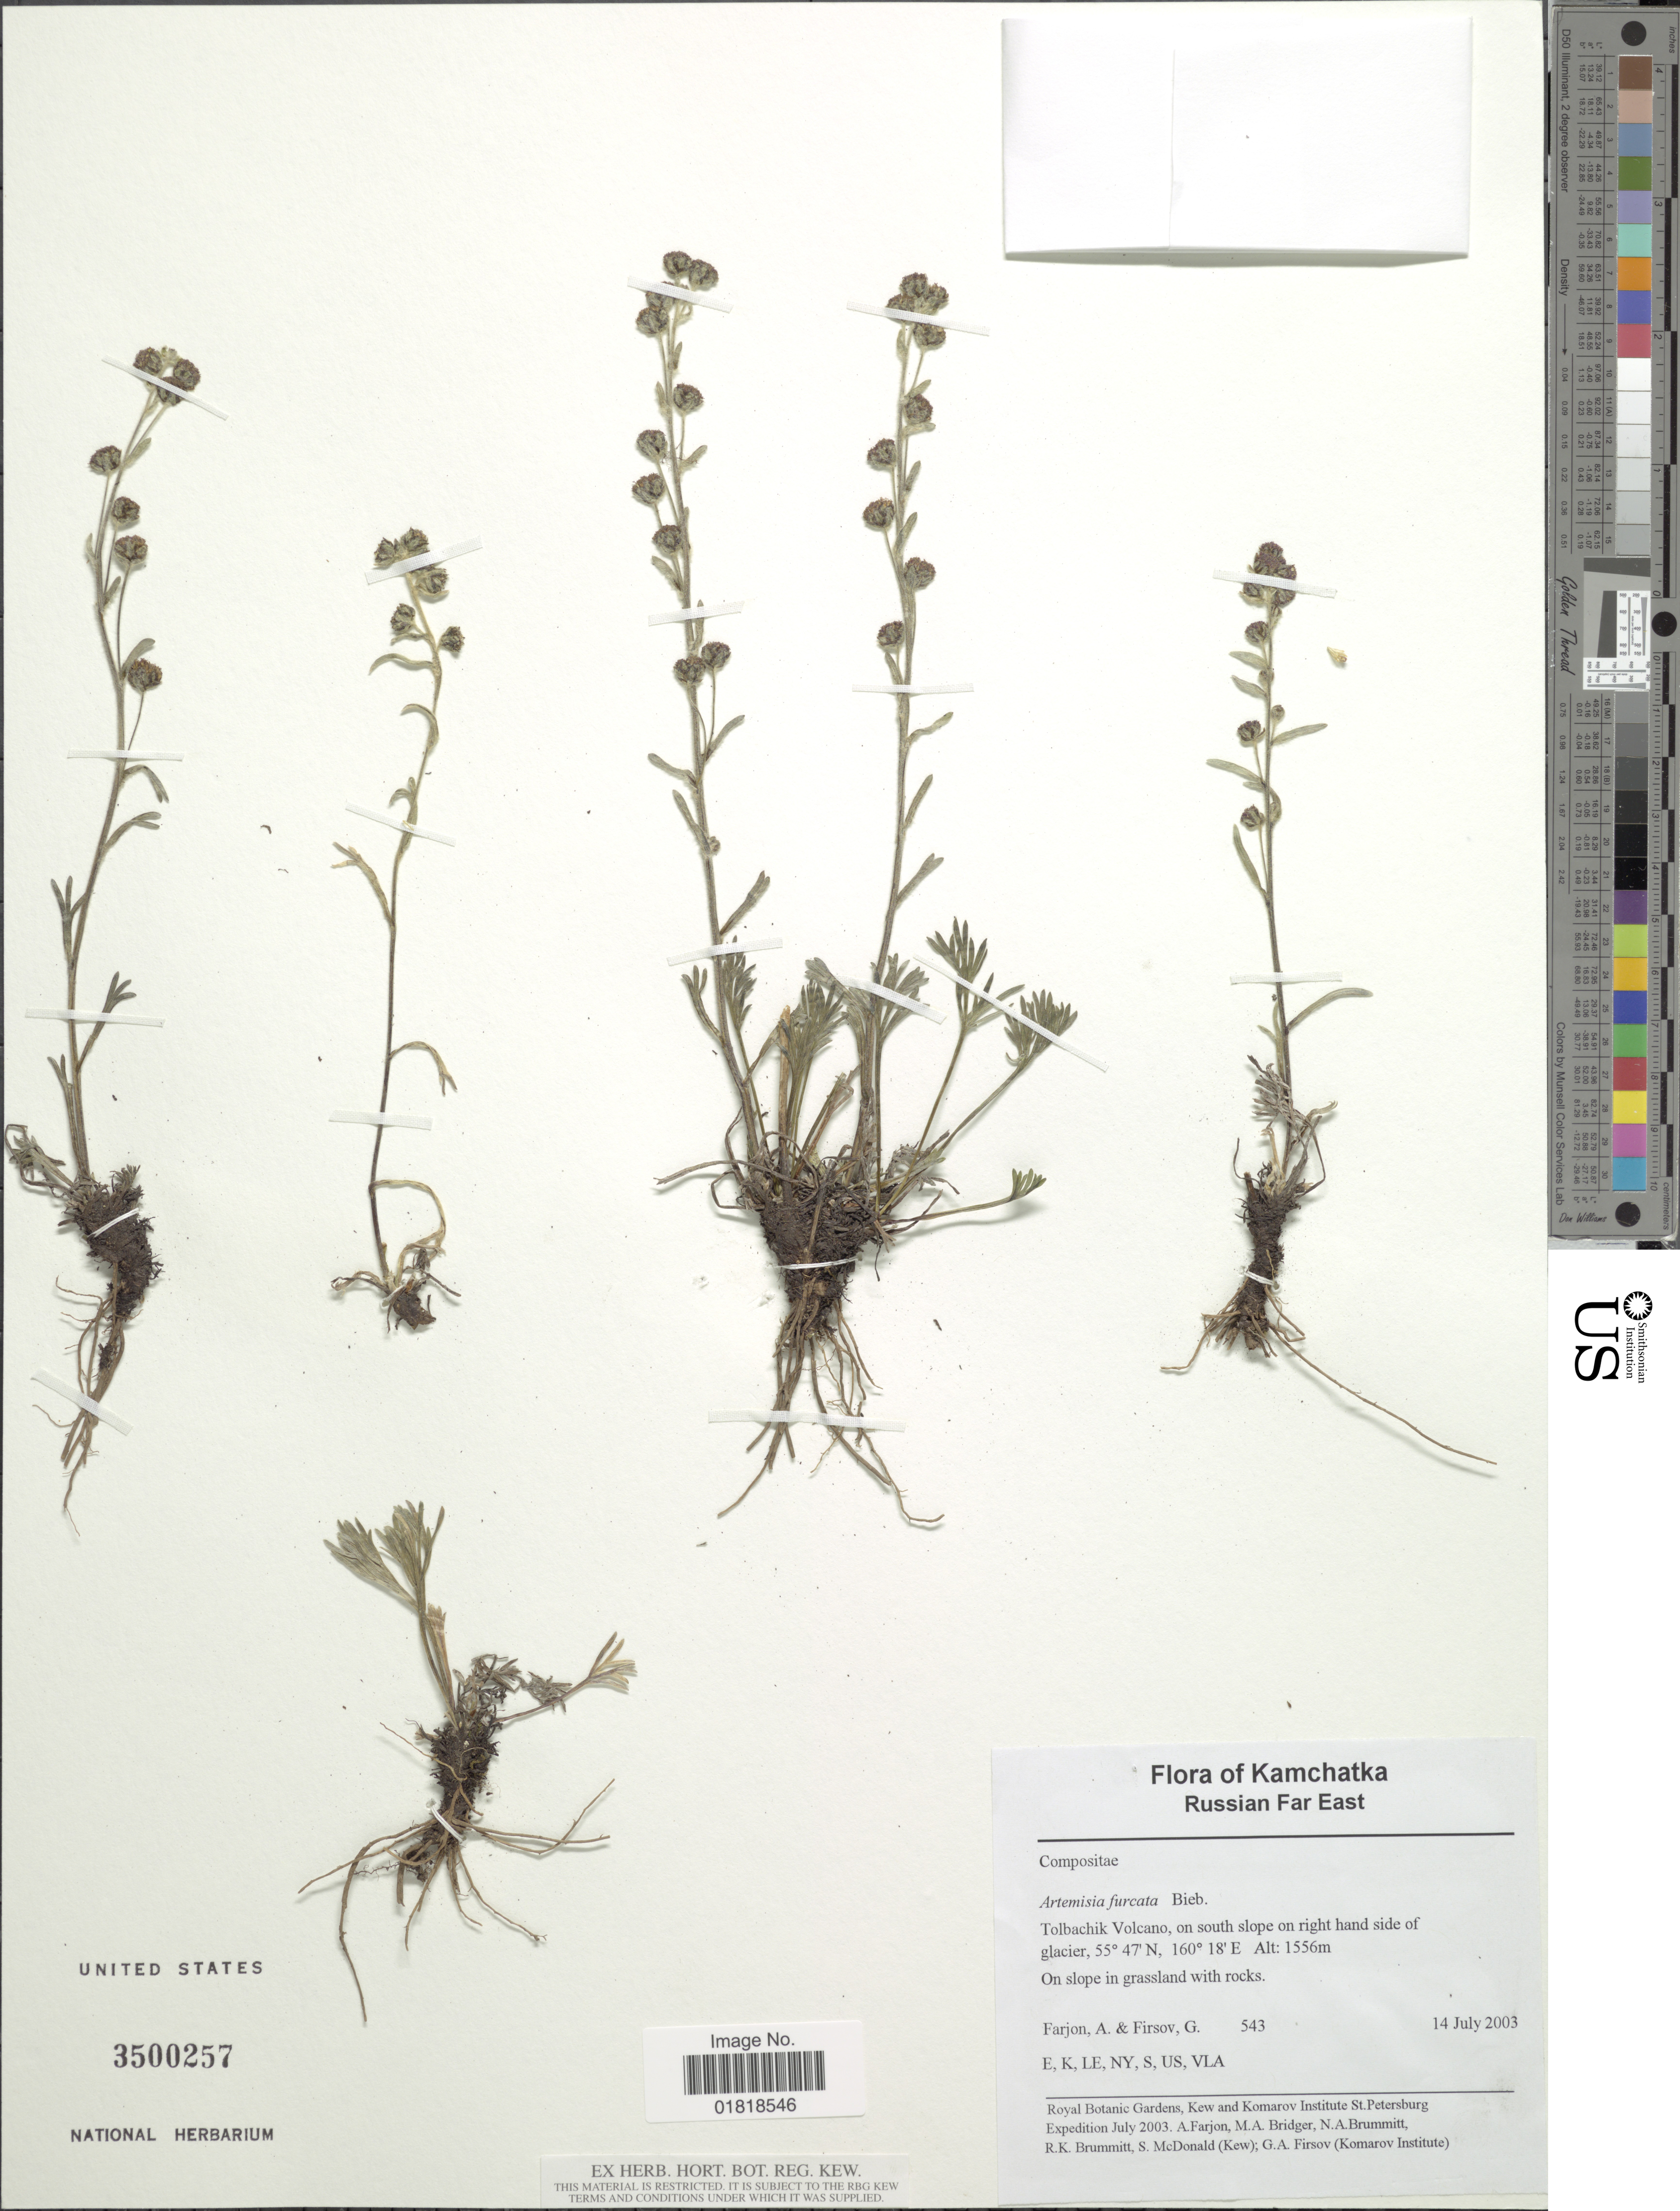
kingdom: Plantae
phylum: Tracheophyta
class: Magnoliopsida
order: Asterales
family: Asteraceae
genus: Artemisia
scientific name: Artemisia furcata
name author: M. Bieb.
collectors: A. K. Farjon & G. Firsov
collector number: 543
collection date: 2003-07-14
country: Russian Federation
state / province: Kamchatka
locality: Russian Far East, Tolbachik Volcano, on south slope on right hand side of glacier, on slope in grassland with rocks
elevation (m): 1556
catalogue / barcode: US 3500257